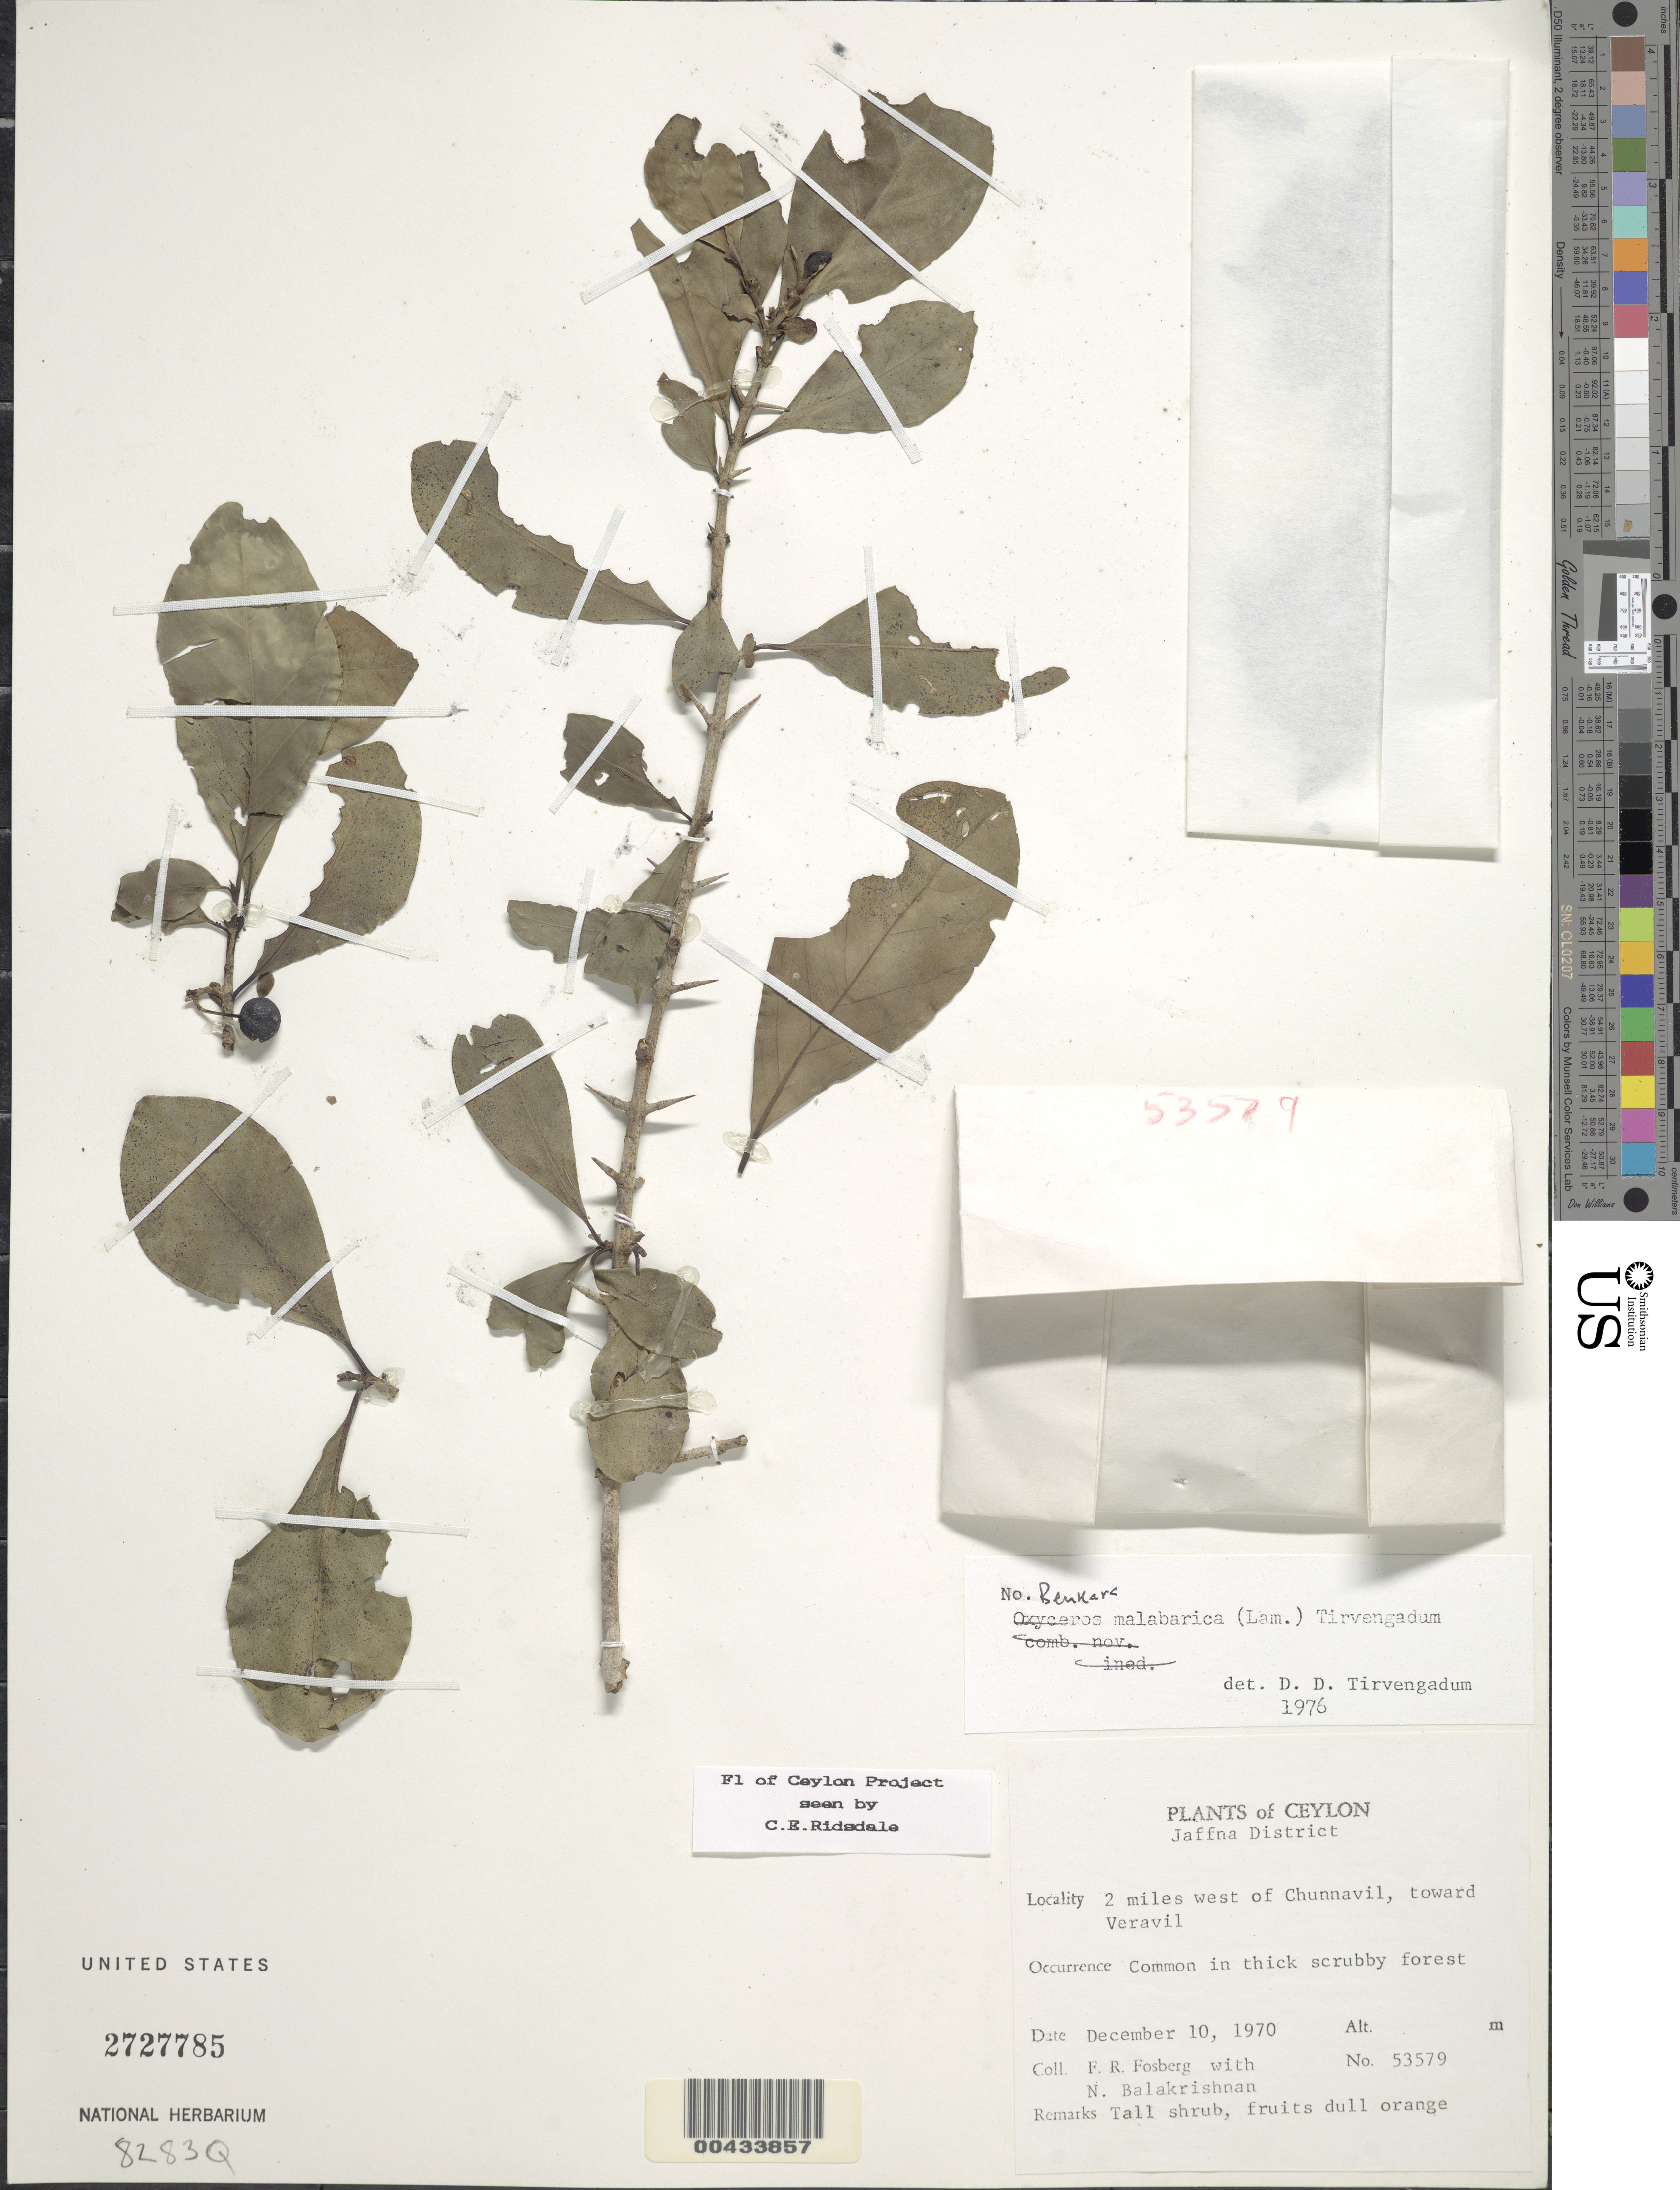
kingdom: Plantae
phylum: Tracheophyta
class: Magnoliopsida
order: Gentianales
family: Rubiaceae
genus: Benkara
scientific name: Benkara malabarica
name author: (Lam.) Tirveng.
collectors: F. R. Fosberg & N. Balakrishnan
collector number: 53579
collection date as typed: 10 Sep 1970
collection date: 1970-09-10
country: Sri Lanka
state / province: Northern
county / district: Jaffna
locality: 2 mi W of Chunnavil, toward Veravil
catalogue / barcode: US 2727785